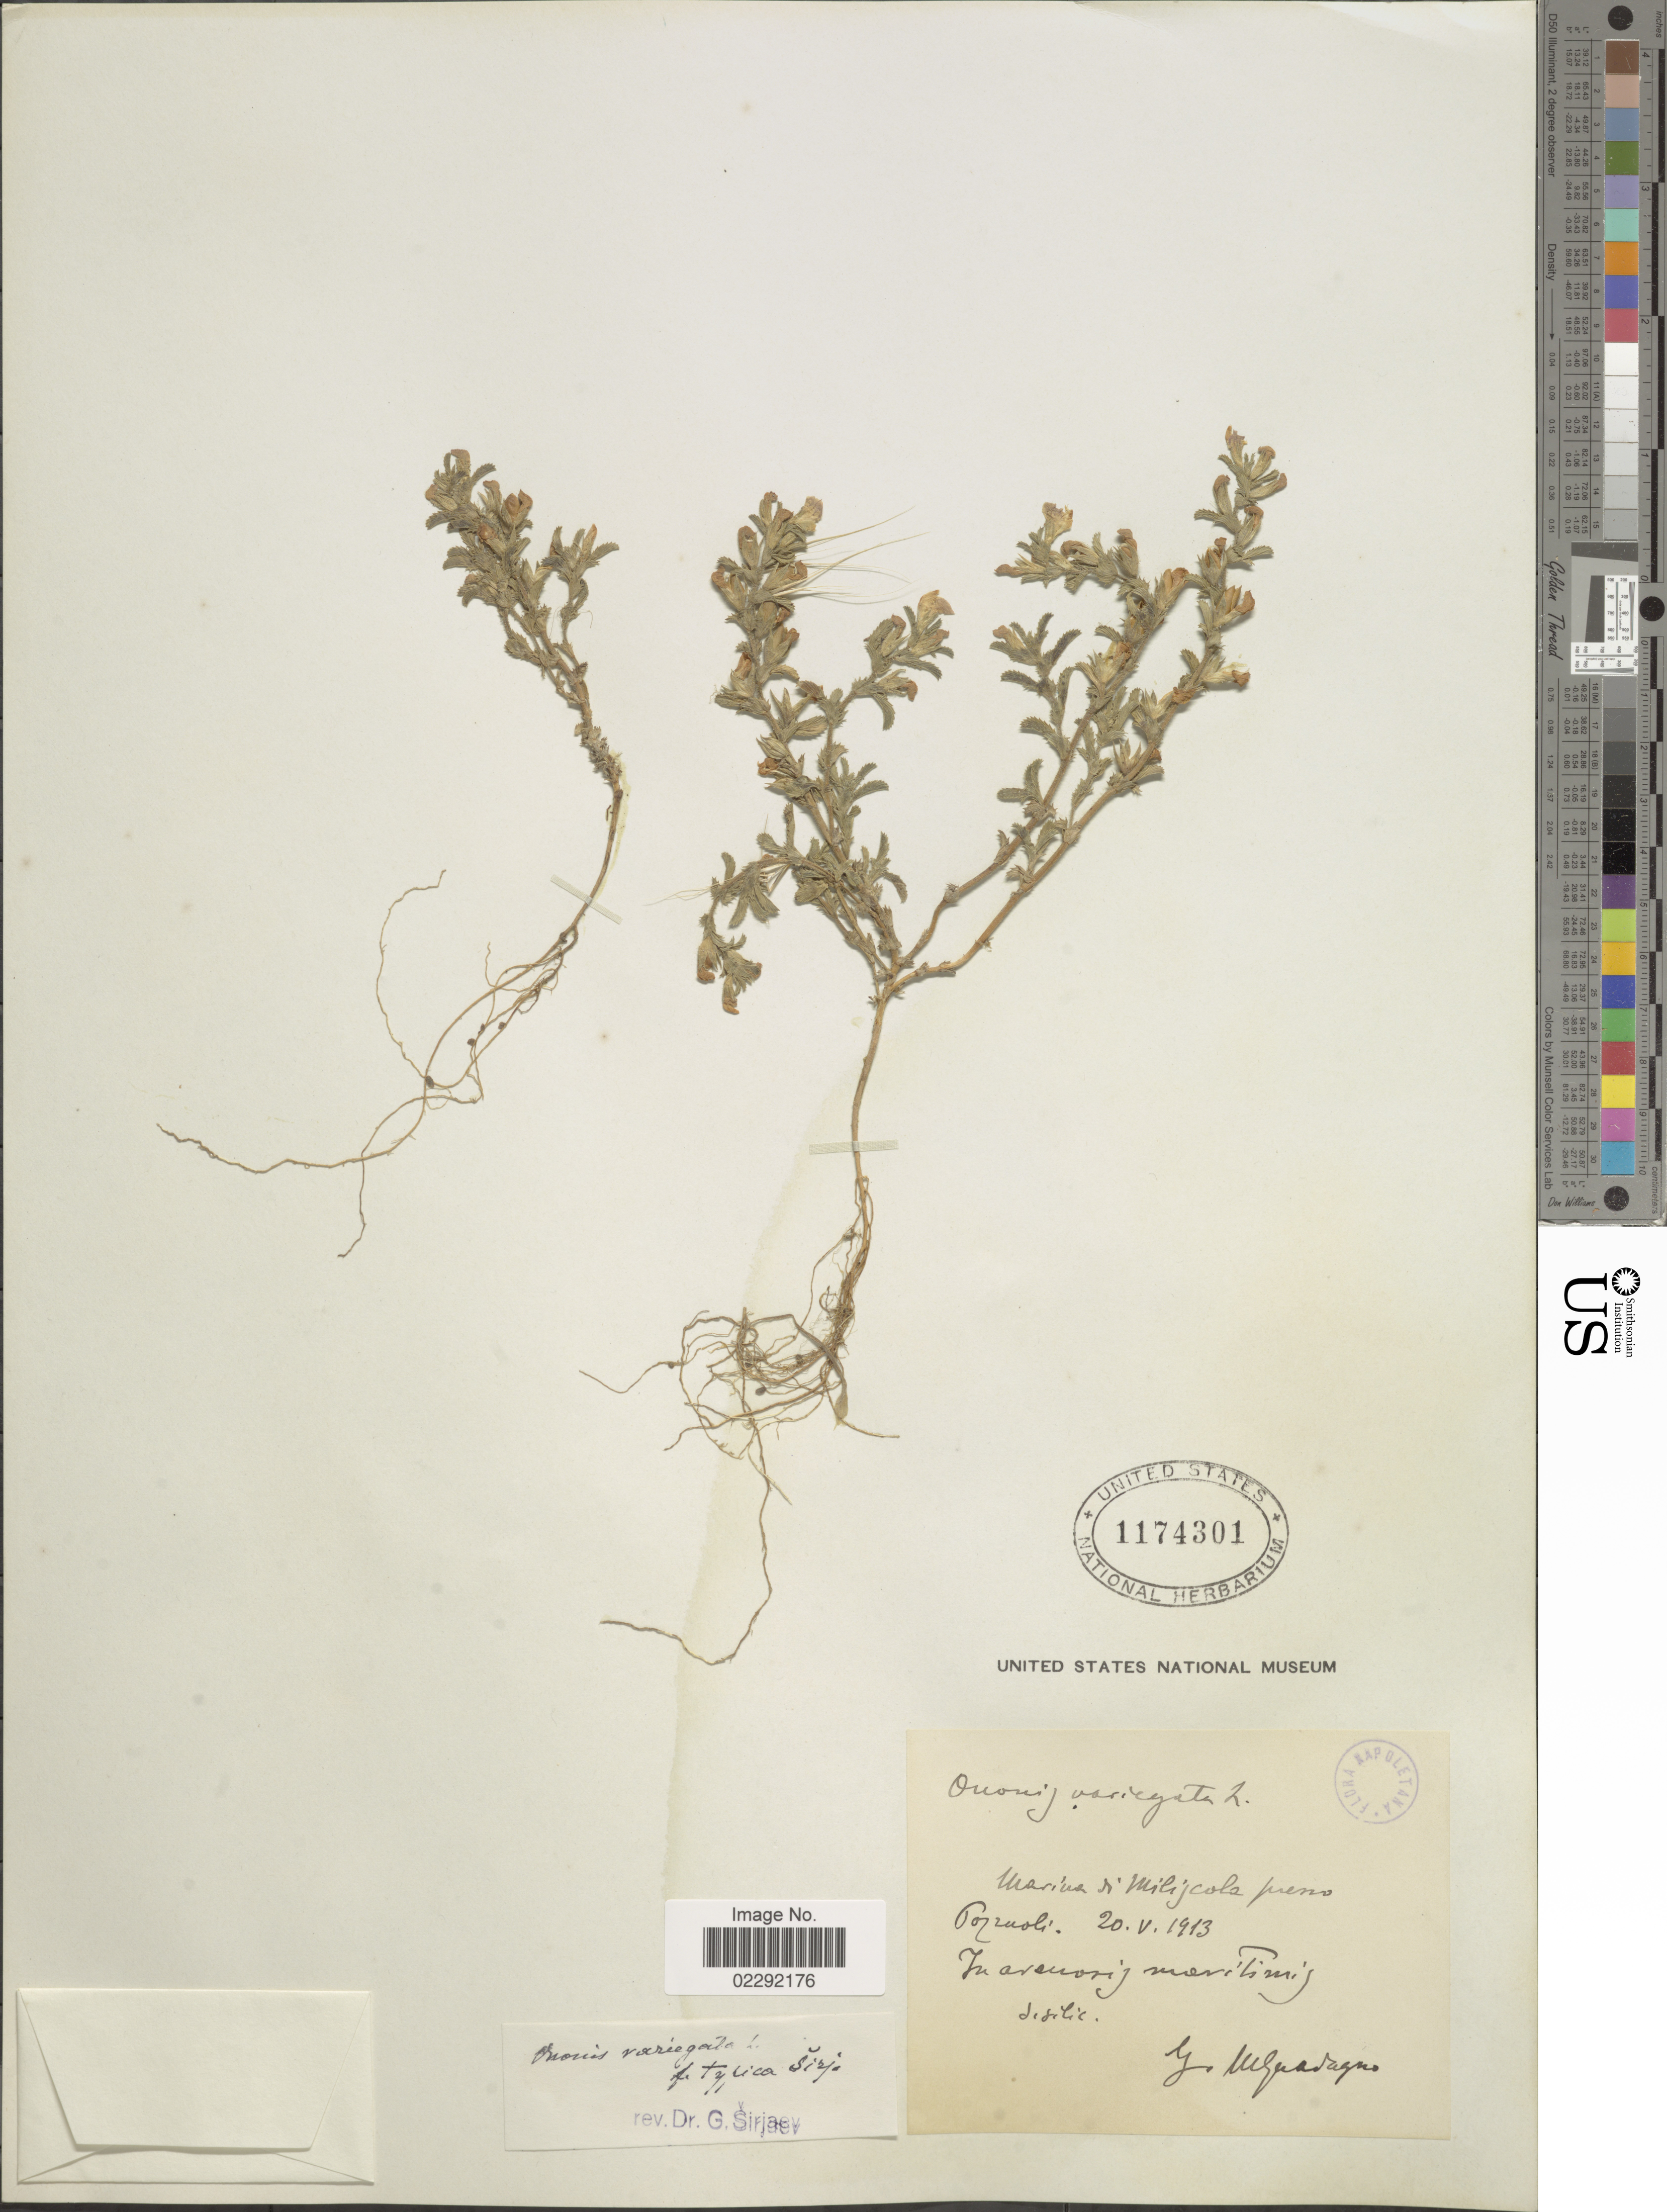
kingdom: Plantae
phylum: Tracheophyta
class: Magnoliopsida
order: Fabales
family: Fabaceae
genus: Ononis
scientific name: Ononis variegata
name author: L.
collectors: G. Guadagno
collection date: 1913-05-20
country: Italy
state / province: Campania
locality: Pozzuoli, in arenosis martimis, S. silic.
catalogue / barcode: US 1174301